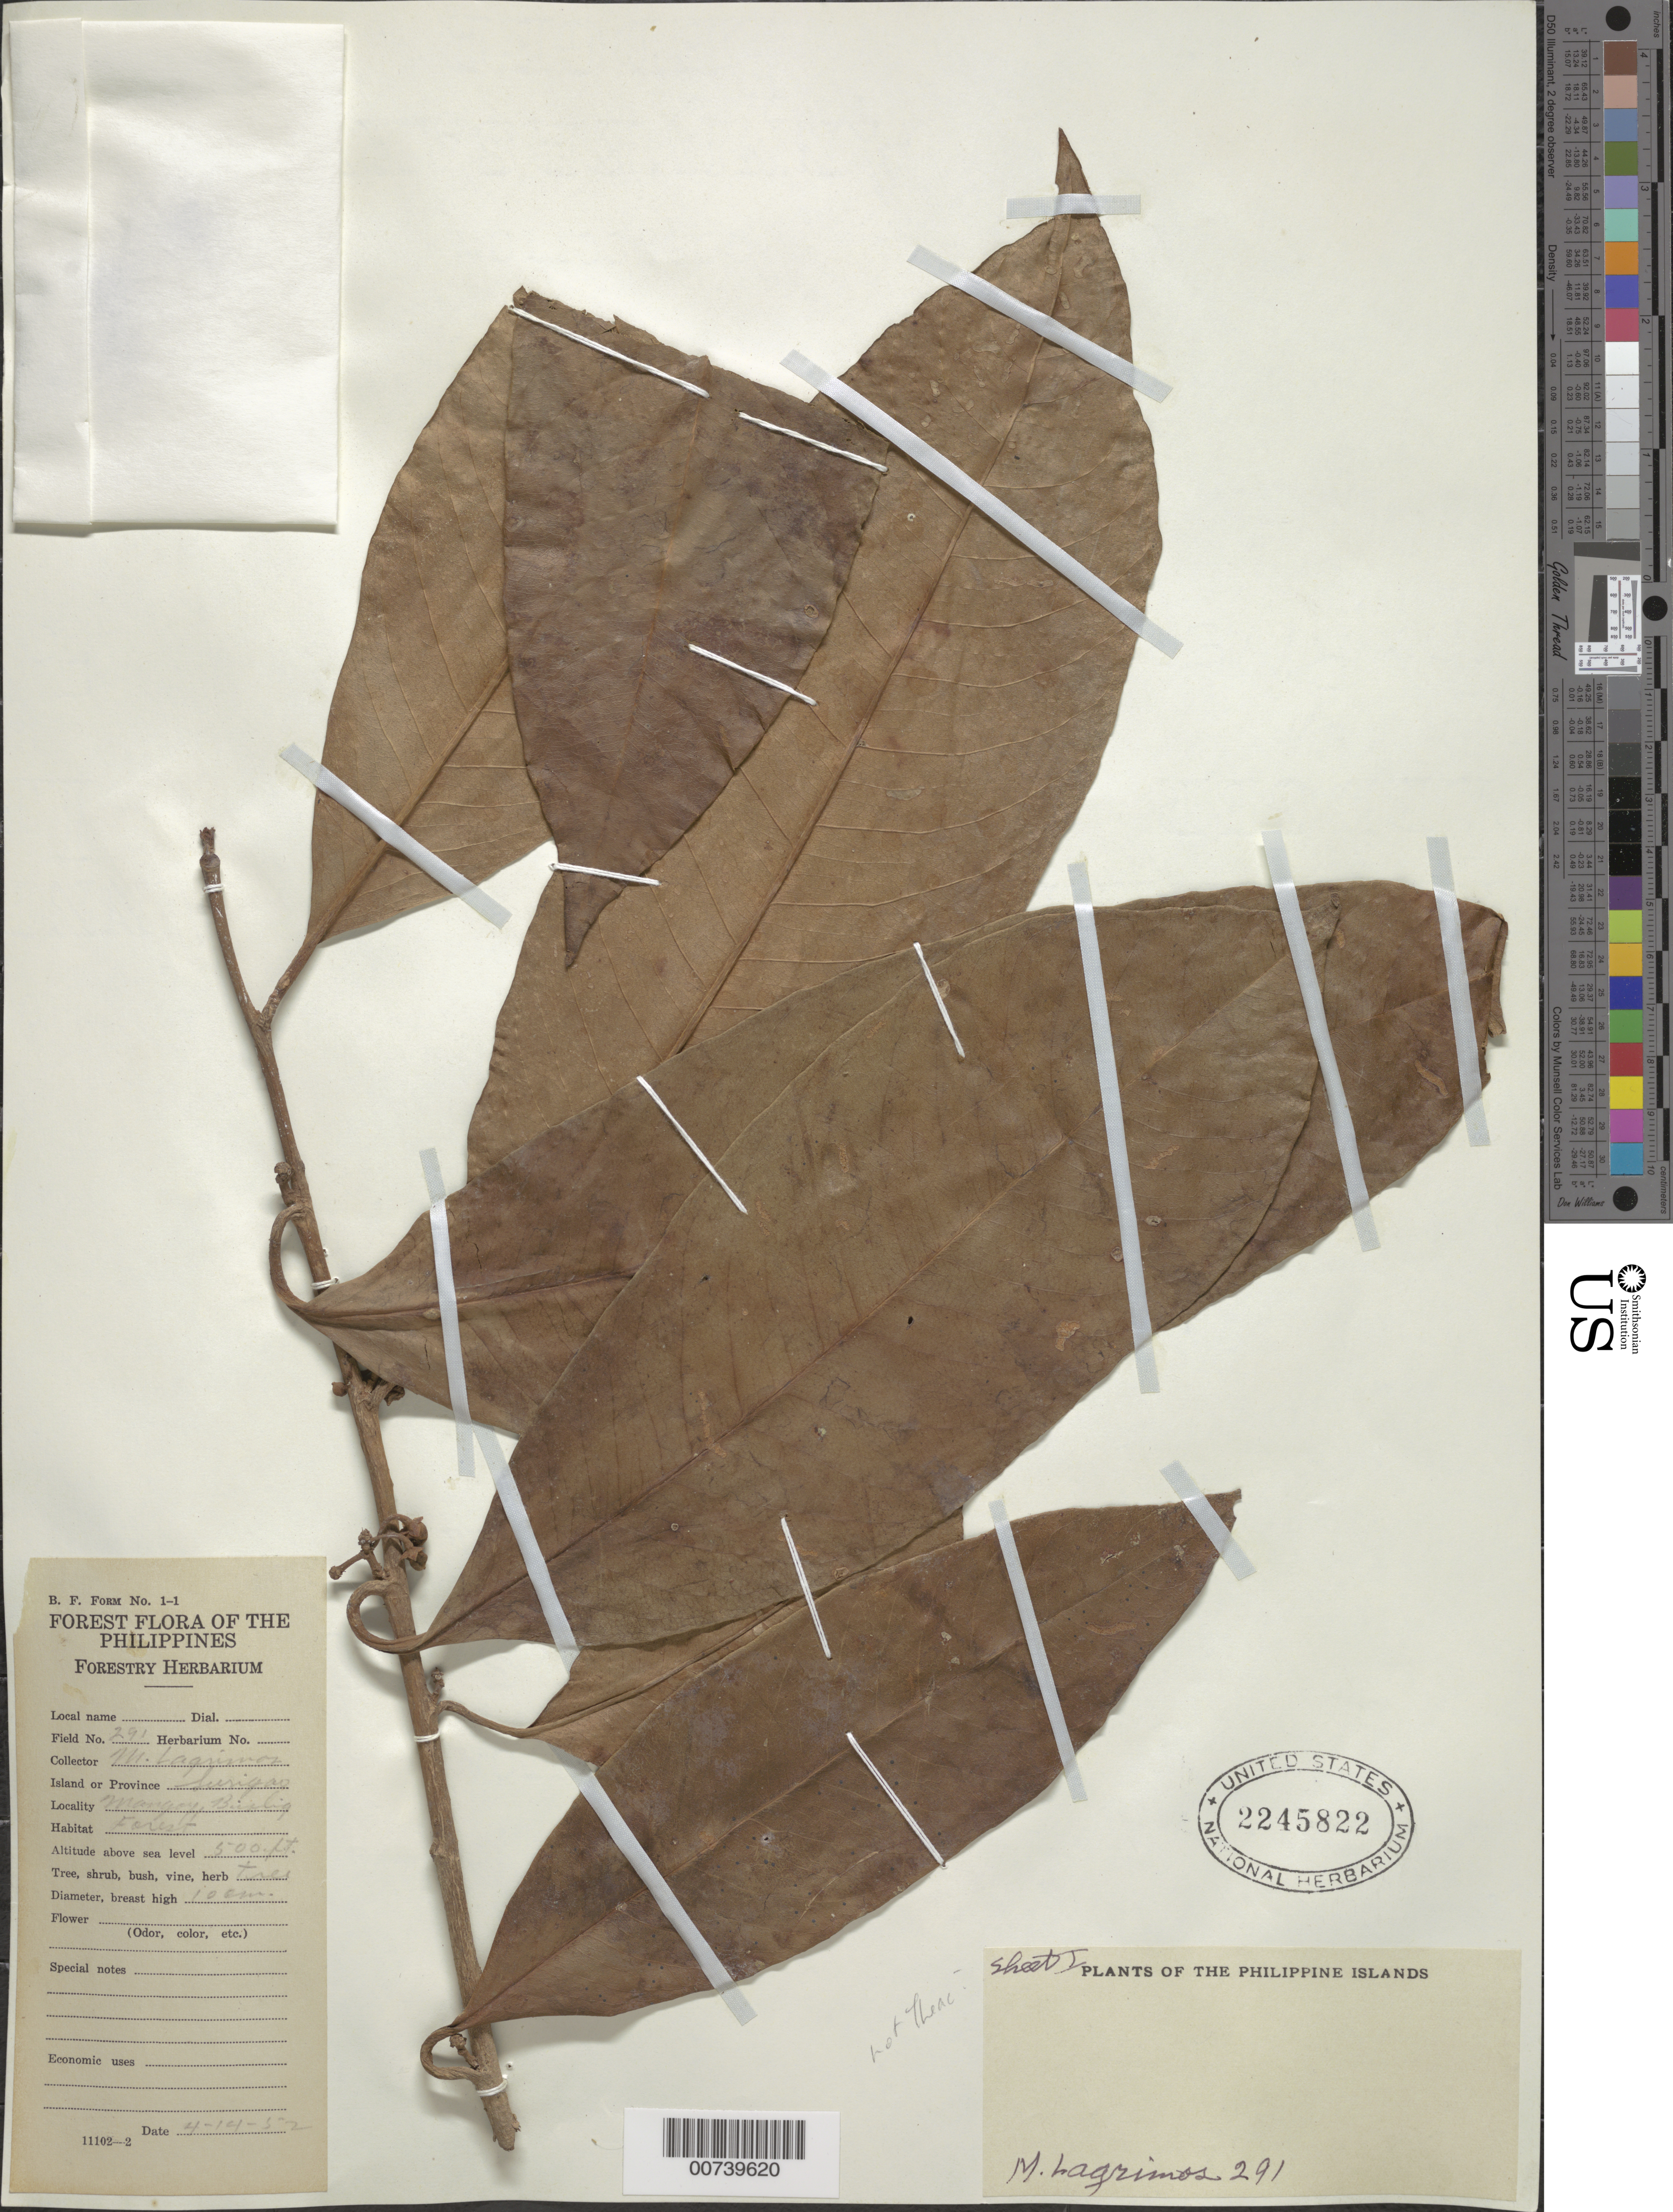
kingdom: Plantae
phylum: Tracheophyta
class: Magnoliopsida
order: Ericales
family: Pentaphylacaceae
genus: Ternstroemia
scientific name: Ternstroemia sp.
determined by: Walker, E. H.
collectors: M. Lagrimos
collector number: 291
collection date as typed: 14 Apr 1952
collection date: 1952-04-14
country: Philippines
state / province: Caraga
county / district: Surigao del Norte / Surigao del Sur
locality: Mangay Buxlig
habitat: forest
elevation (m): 152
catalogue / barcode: US 2245822